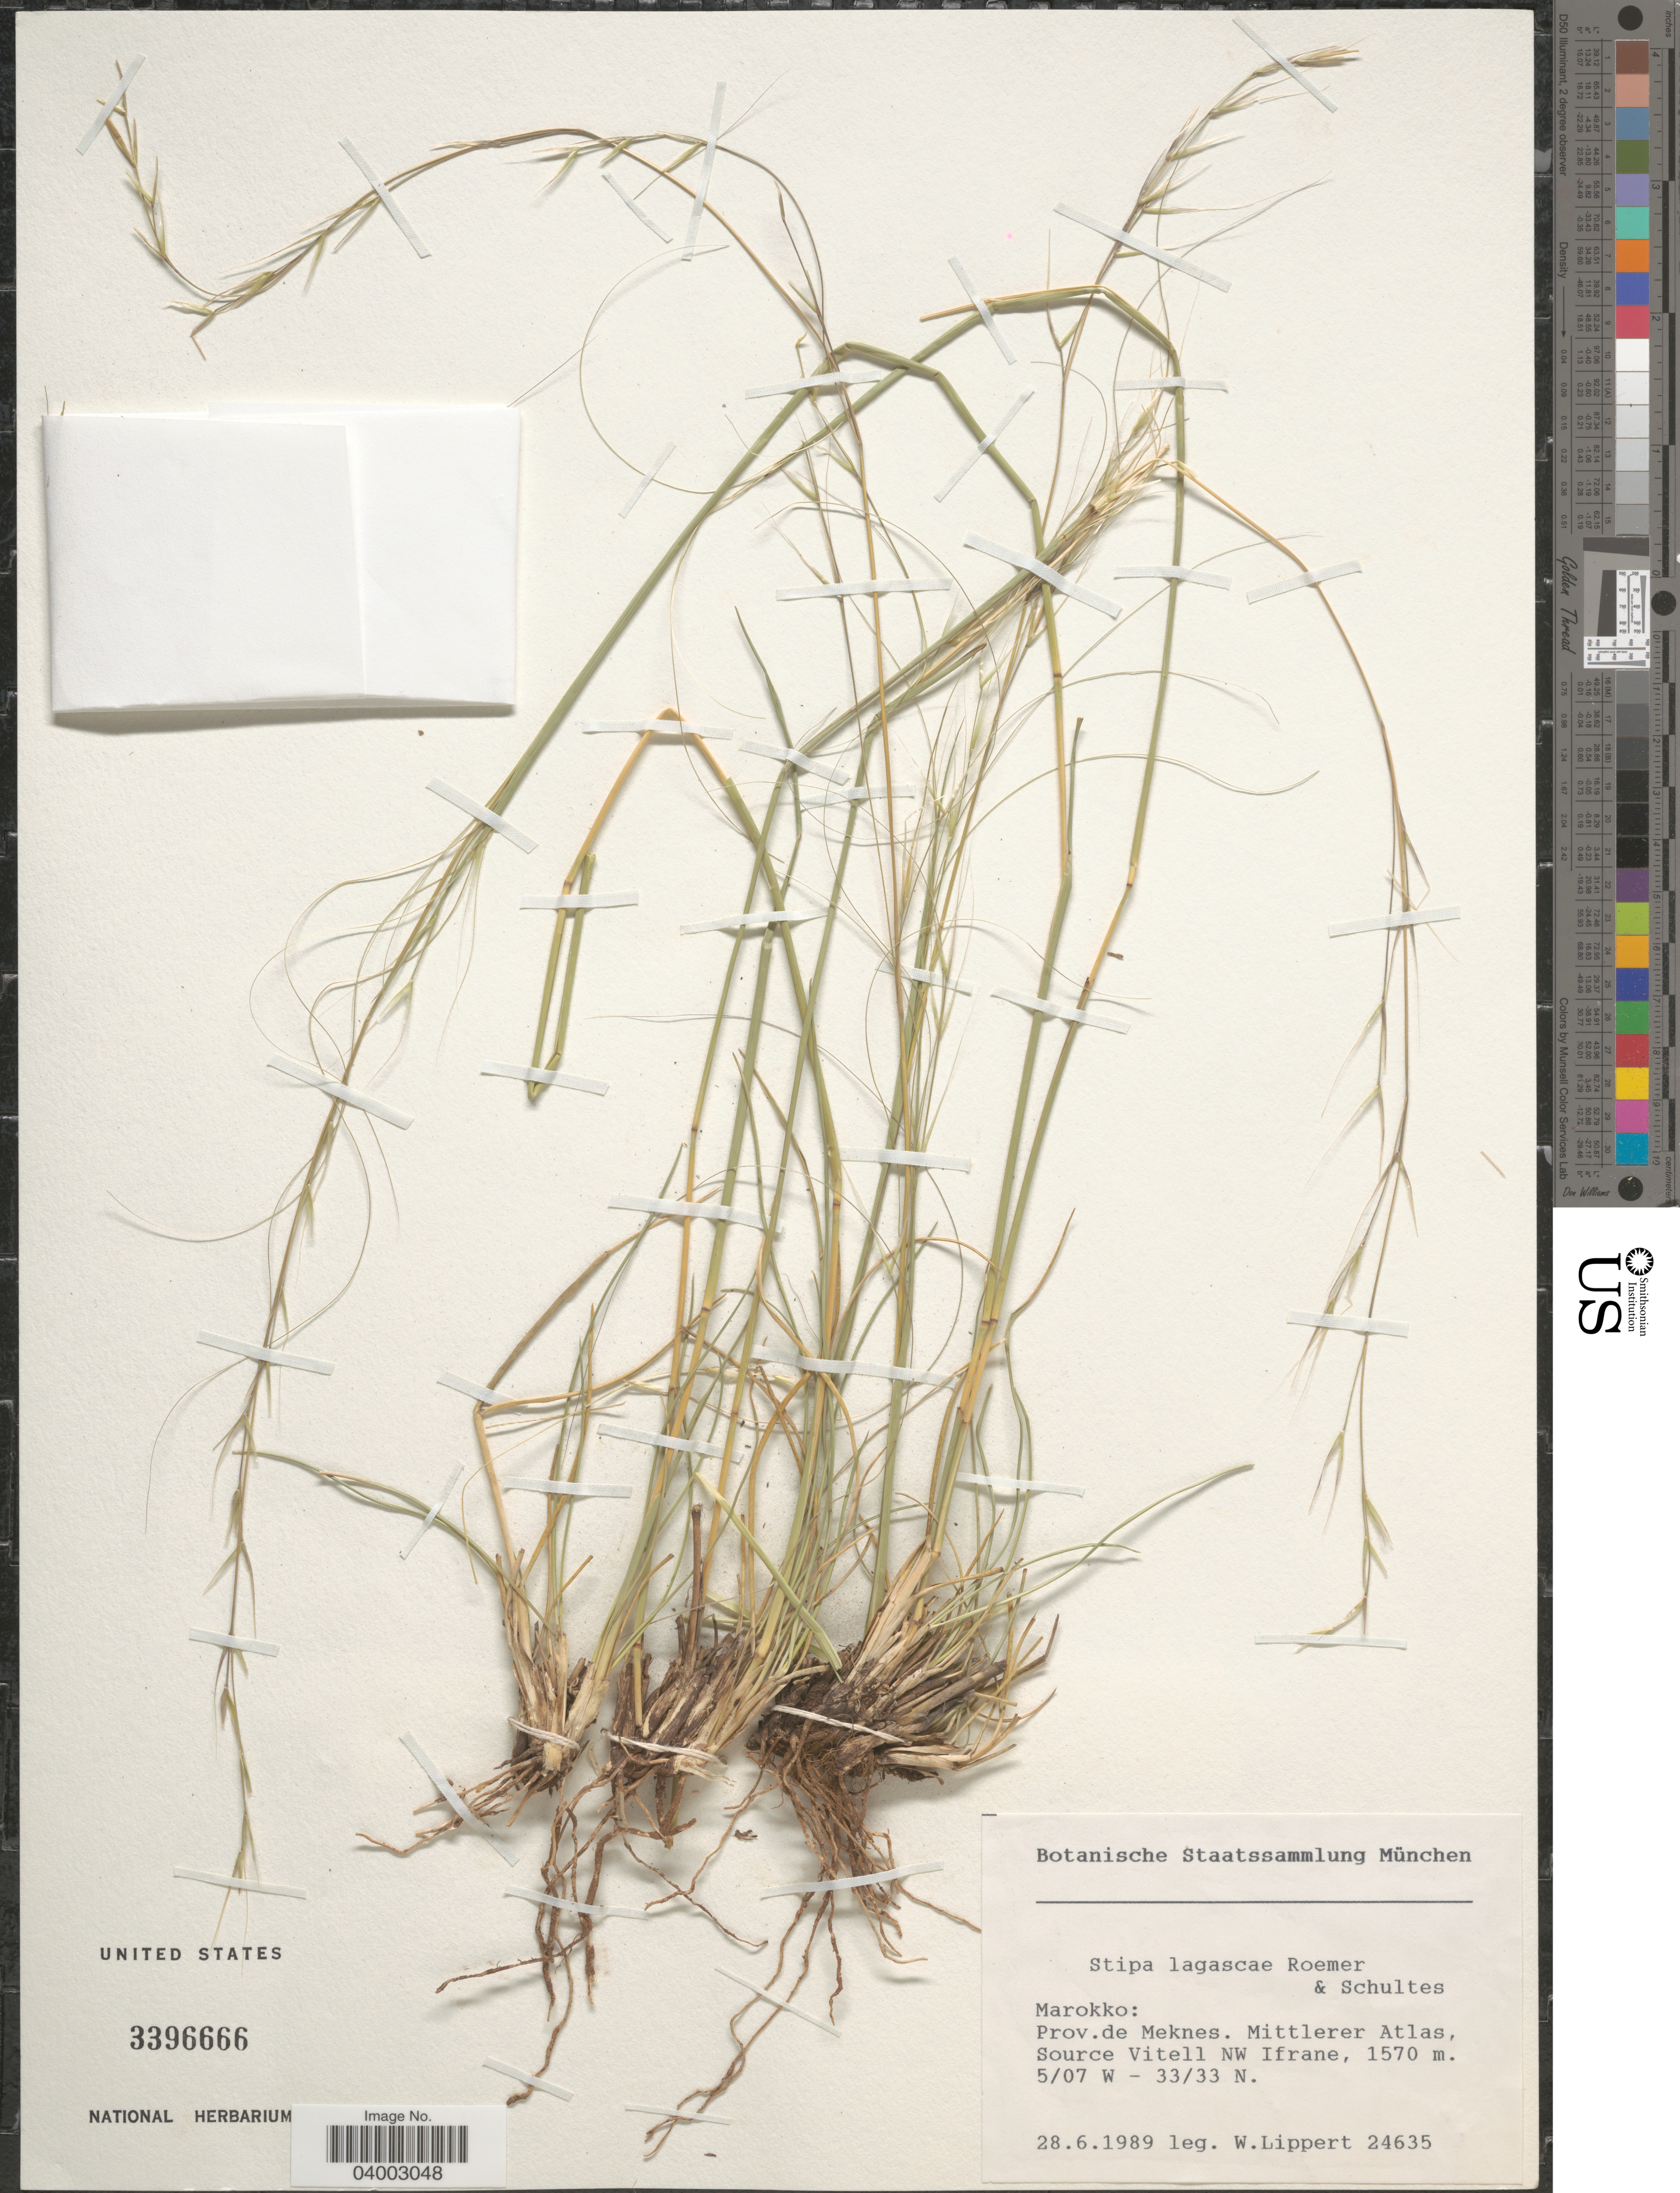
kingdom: Plantae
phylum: Tracheophyta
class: Liliopsida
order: Poales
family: Poaceae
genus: Stipa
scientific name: Stipa lagascae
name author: Schult. & Roem.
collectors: W. Lippert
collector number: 24635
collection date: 1989-06-28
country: Morocco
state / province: Meknès-Tafilalet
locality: Marokko: Prov. de Meknes. Mittlerer Atlas, Source Vitell NW Ifrane.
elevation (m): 1570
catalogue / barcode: US 3396666